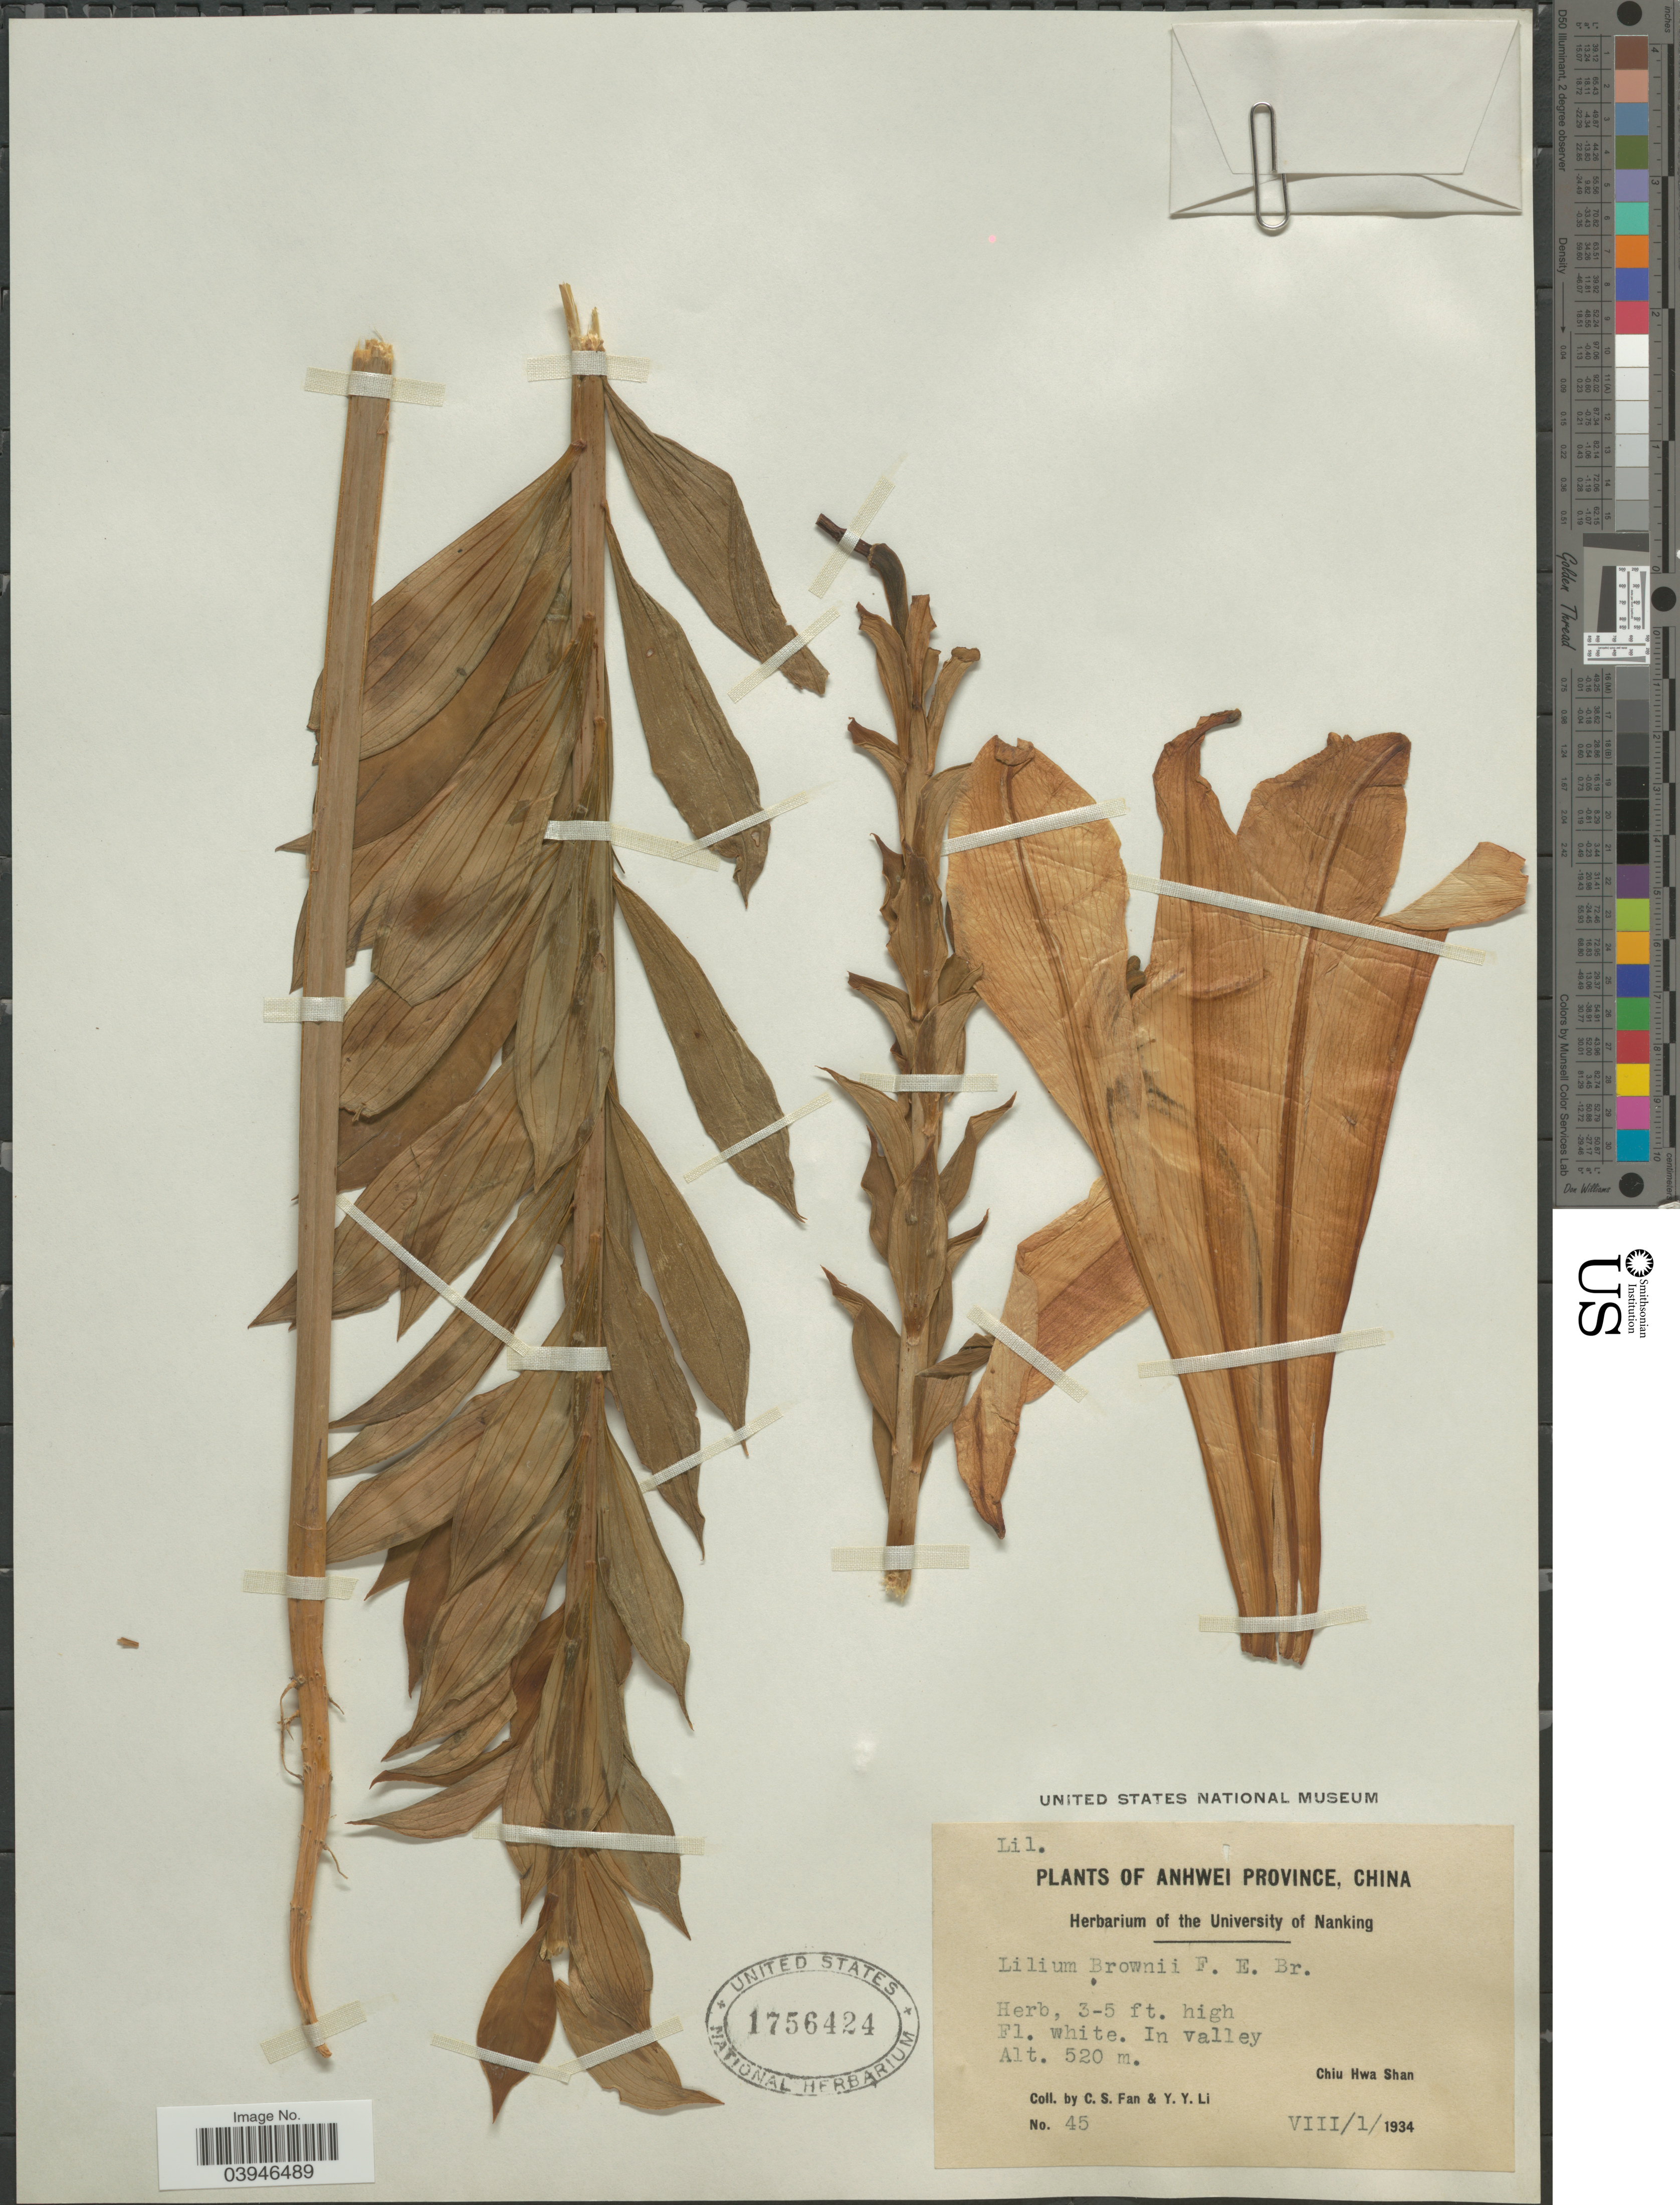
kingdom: Plantae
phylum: Tracheophyta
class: Liliopsida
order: Liliales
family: Liliaceae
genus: Lilium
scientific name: Lilium brownii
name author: F.E. Br. ex Miellez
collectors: C. S. Fan & Y. Y. Li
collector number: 45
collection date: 1934-08-01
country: China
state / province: Anhui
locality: Anhwei Province. In valley. Chiu Hwa Shan.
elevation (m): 520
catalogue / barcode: US 1756424